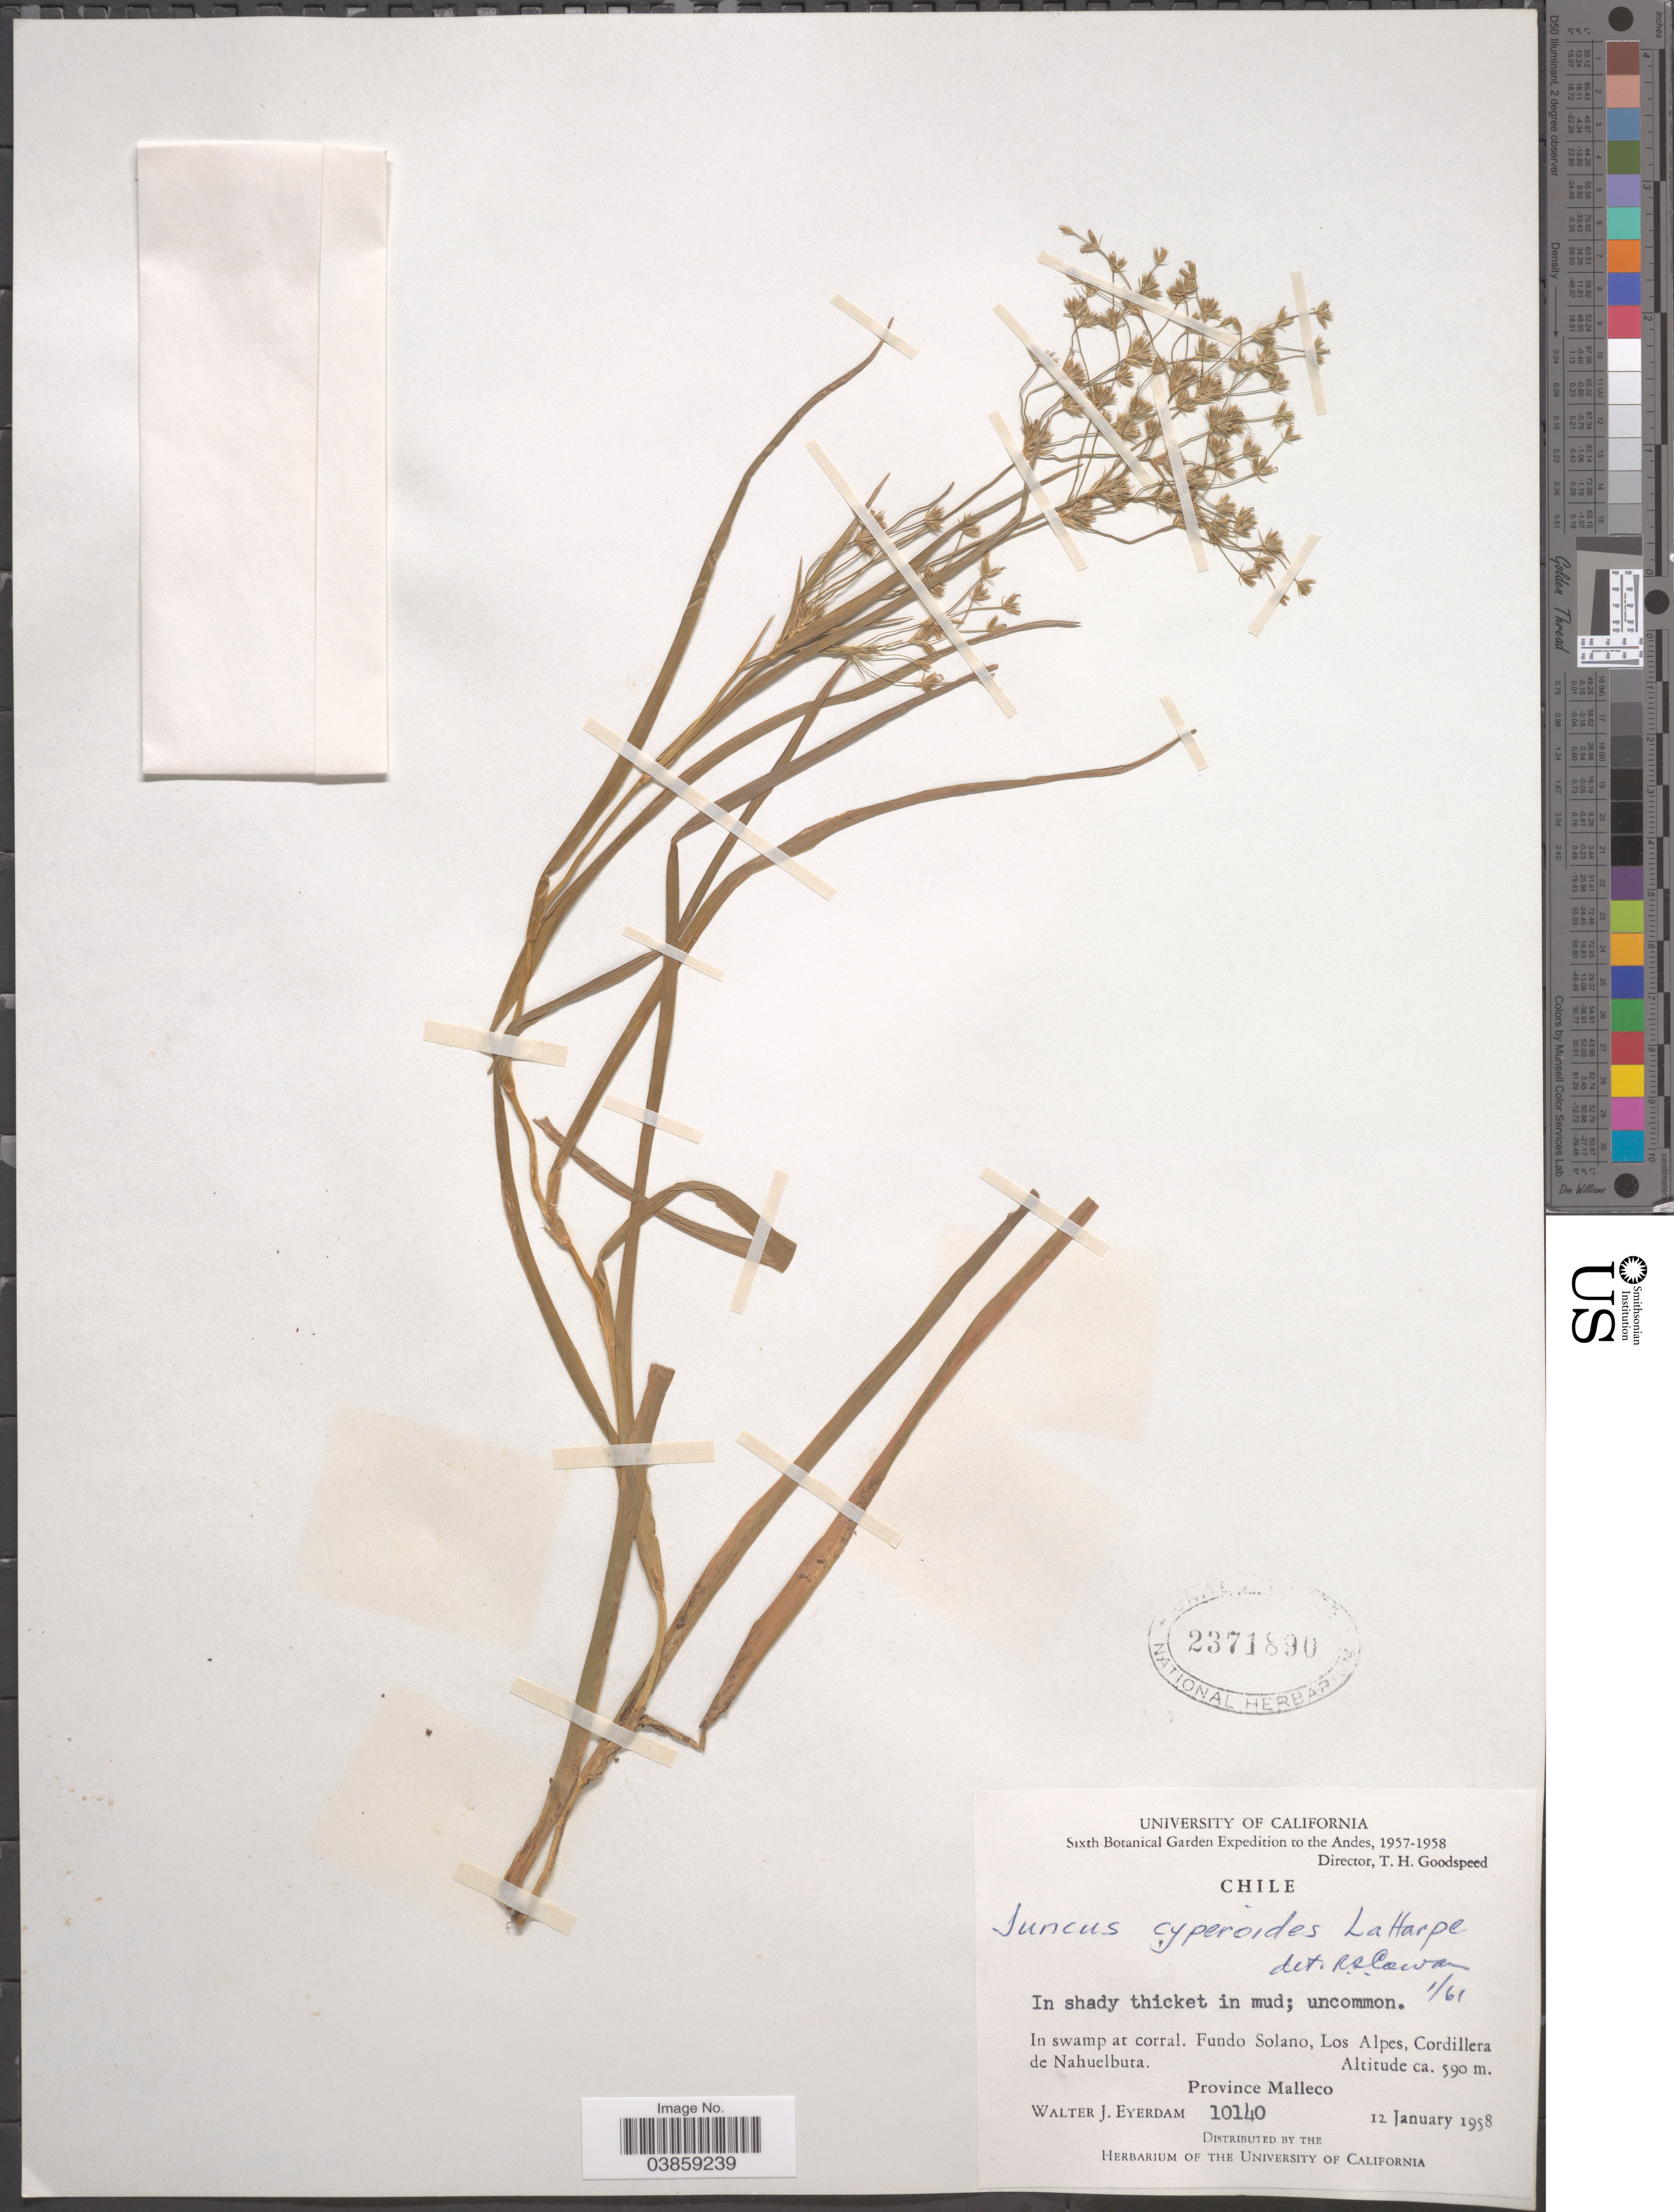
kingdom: Plantae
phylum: Tracheophyta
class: Liliopsida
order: Poales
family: Juncaceae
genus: Juncus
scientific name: Juncus cyperoides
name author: Laharpe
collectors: W. J. Eyerdam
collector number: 10140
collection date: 1958-01-12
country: Chile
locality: The Andes. In swamp at corral. Fundo Solano, Los Alpes, Cordillera de Nahuelbuta. Province Malleco.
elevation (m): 590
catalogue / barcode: US 2371890